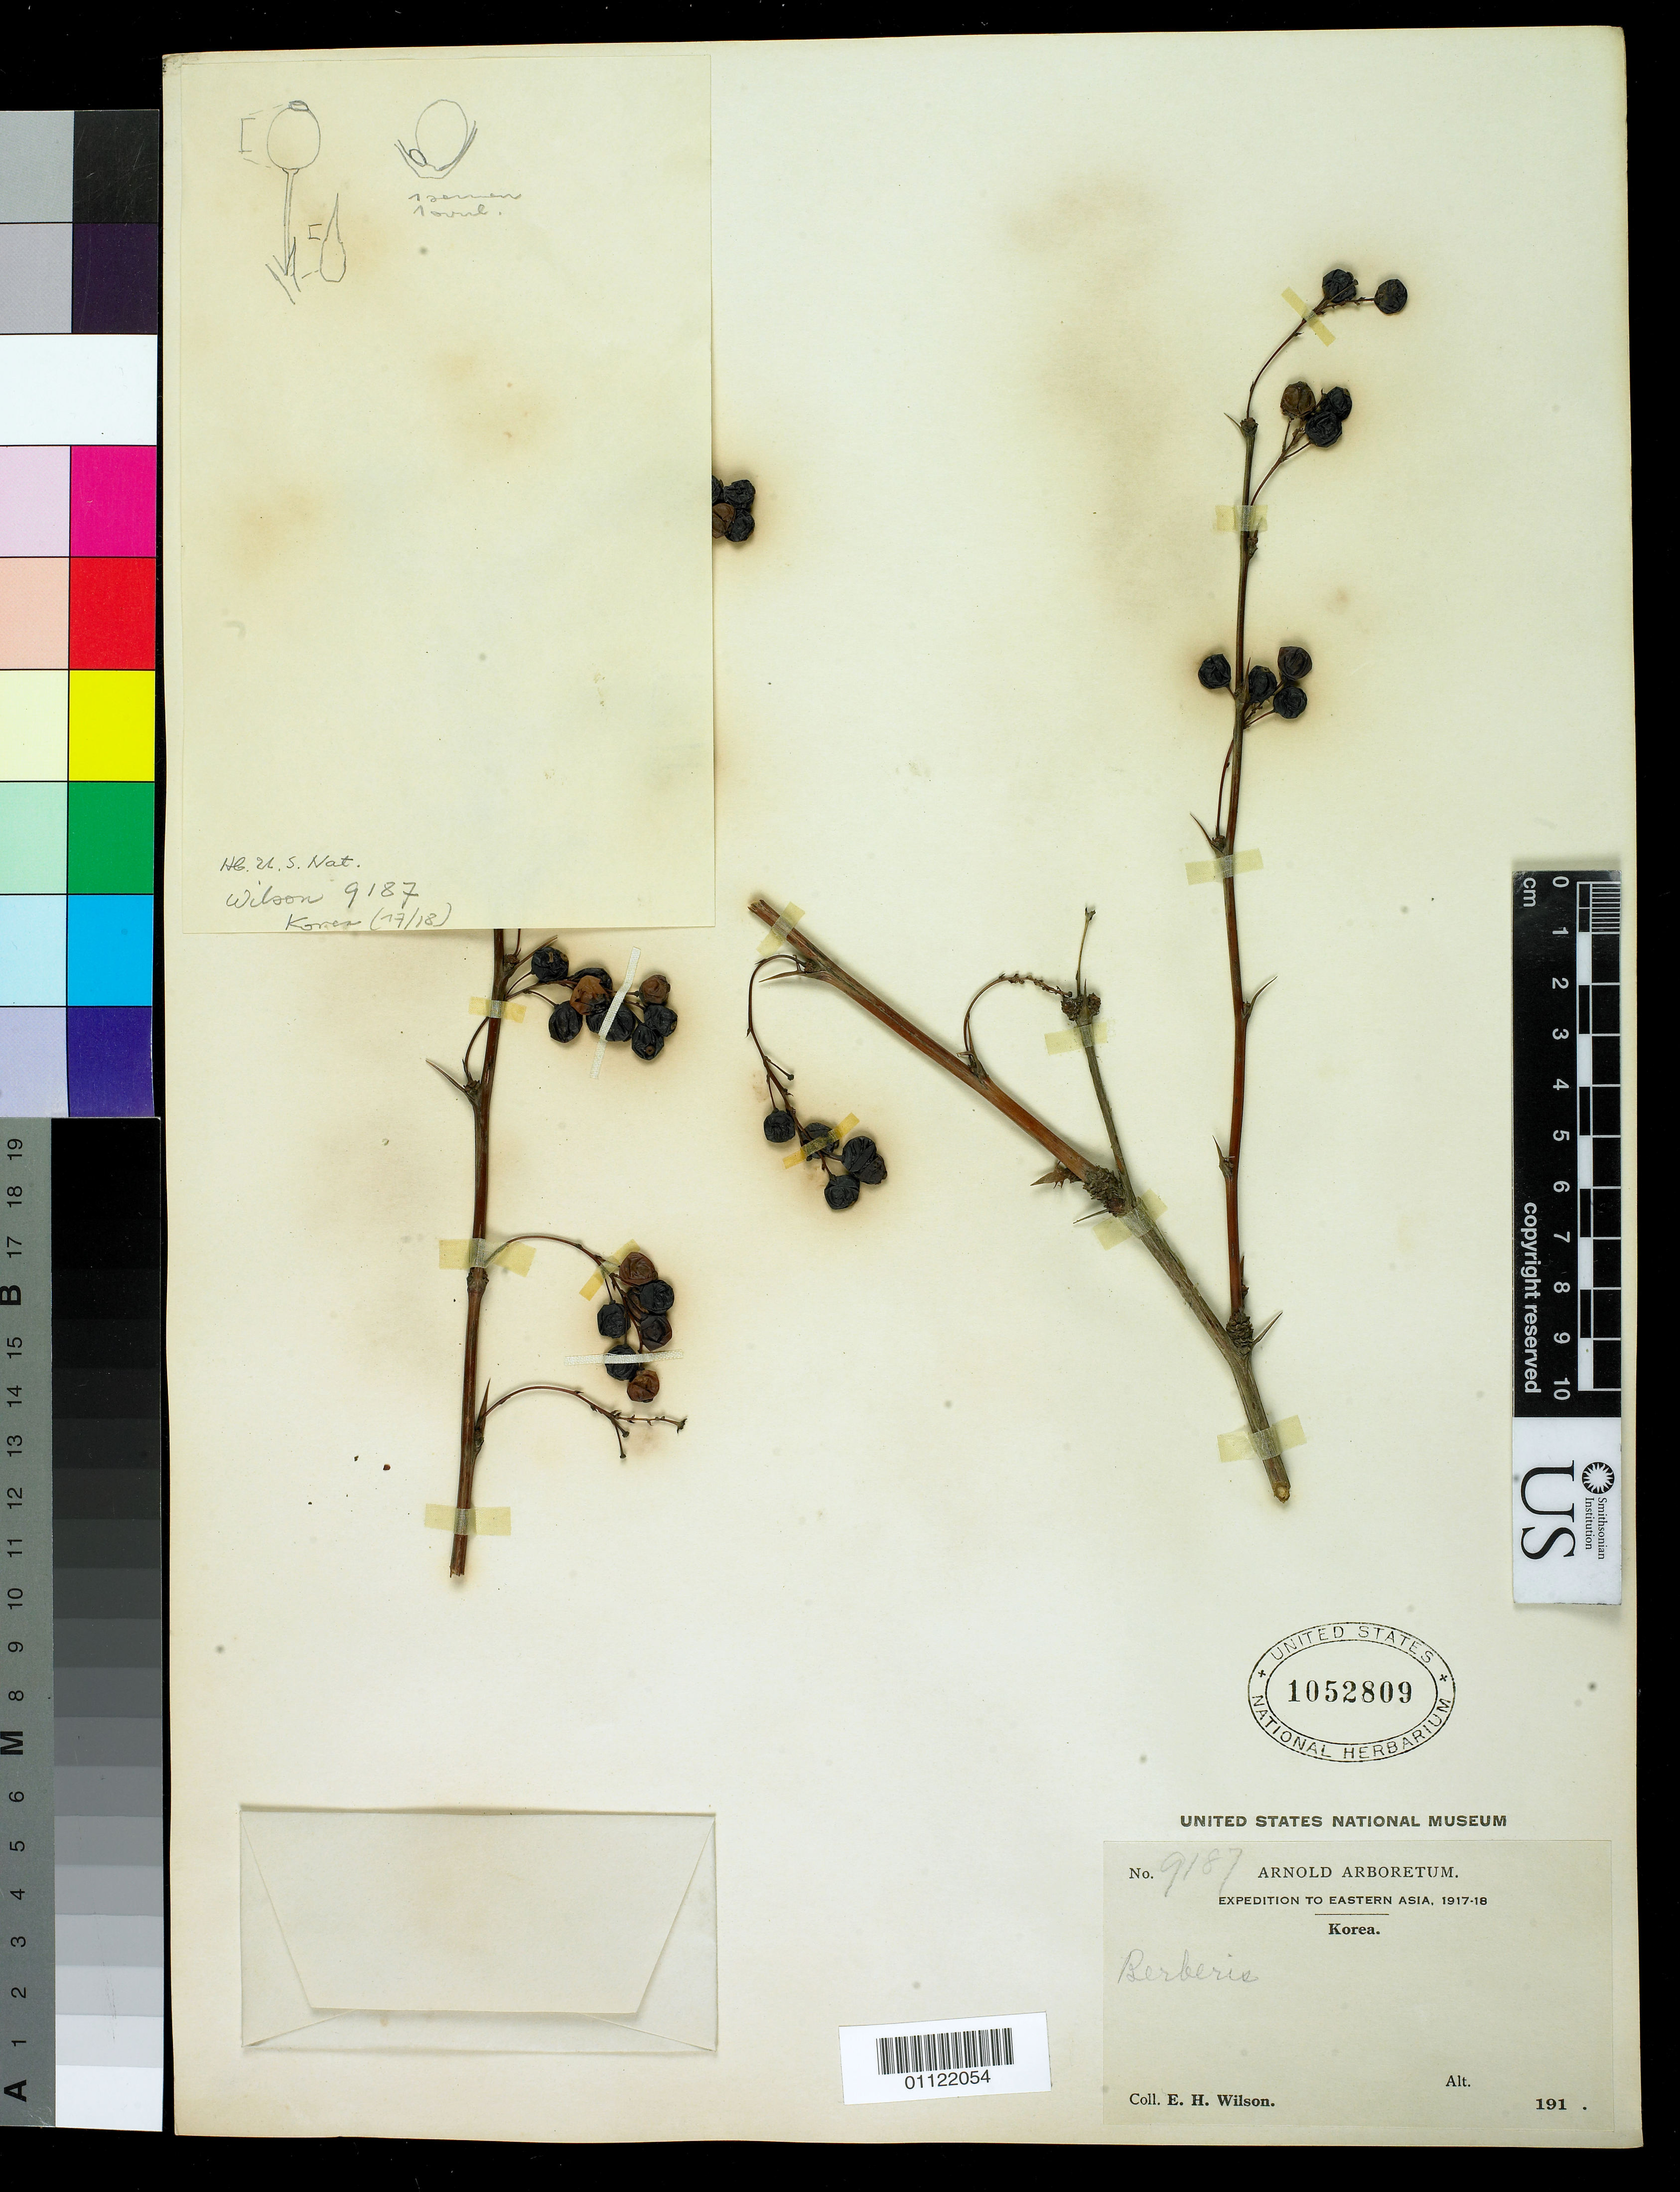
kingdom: Plantae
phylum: Tracheophyta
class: Magnoliopsida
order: Ranunculales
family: Berberidaceae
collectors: E. H. Wilson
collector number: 9187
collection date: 1917/1918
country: North Korea / South Korea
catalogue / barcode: US 1052809